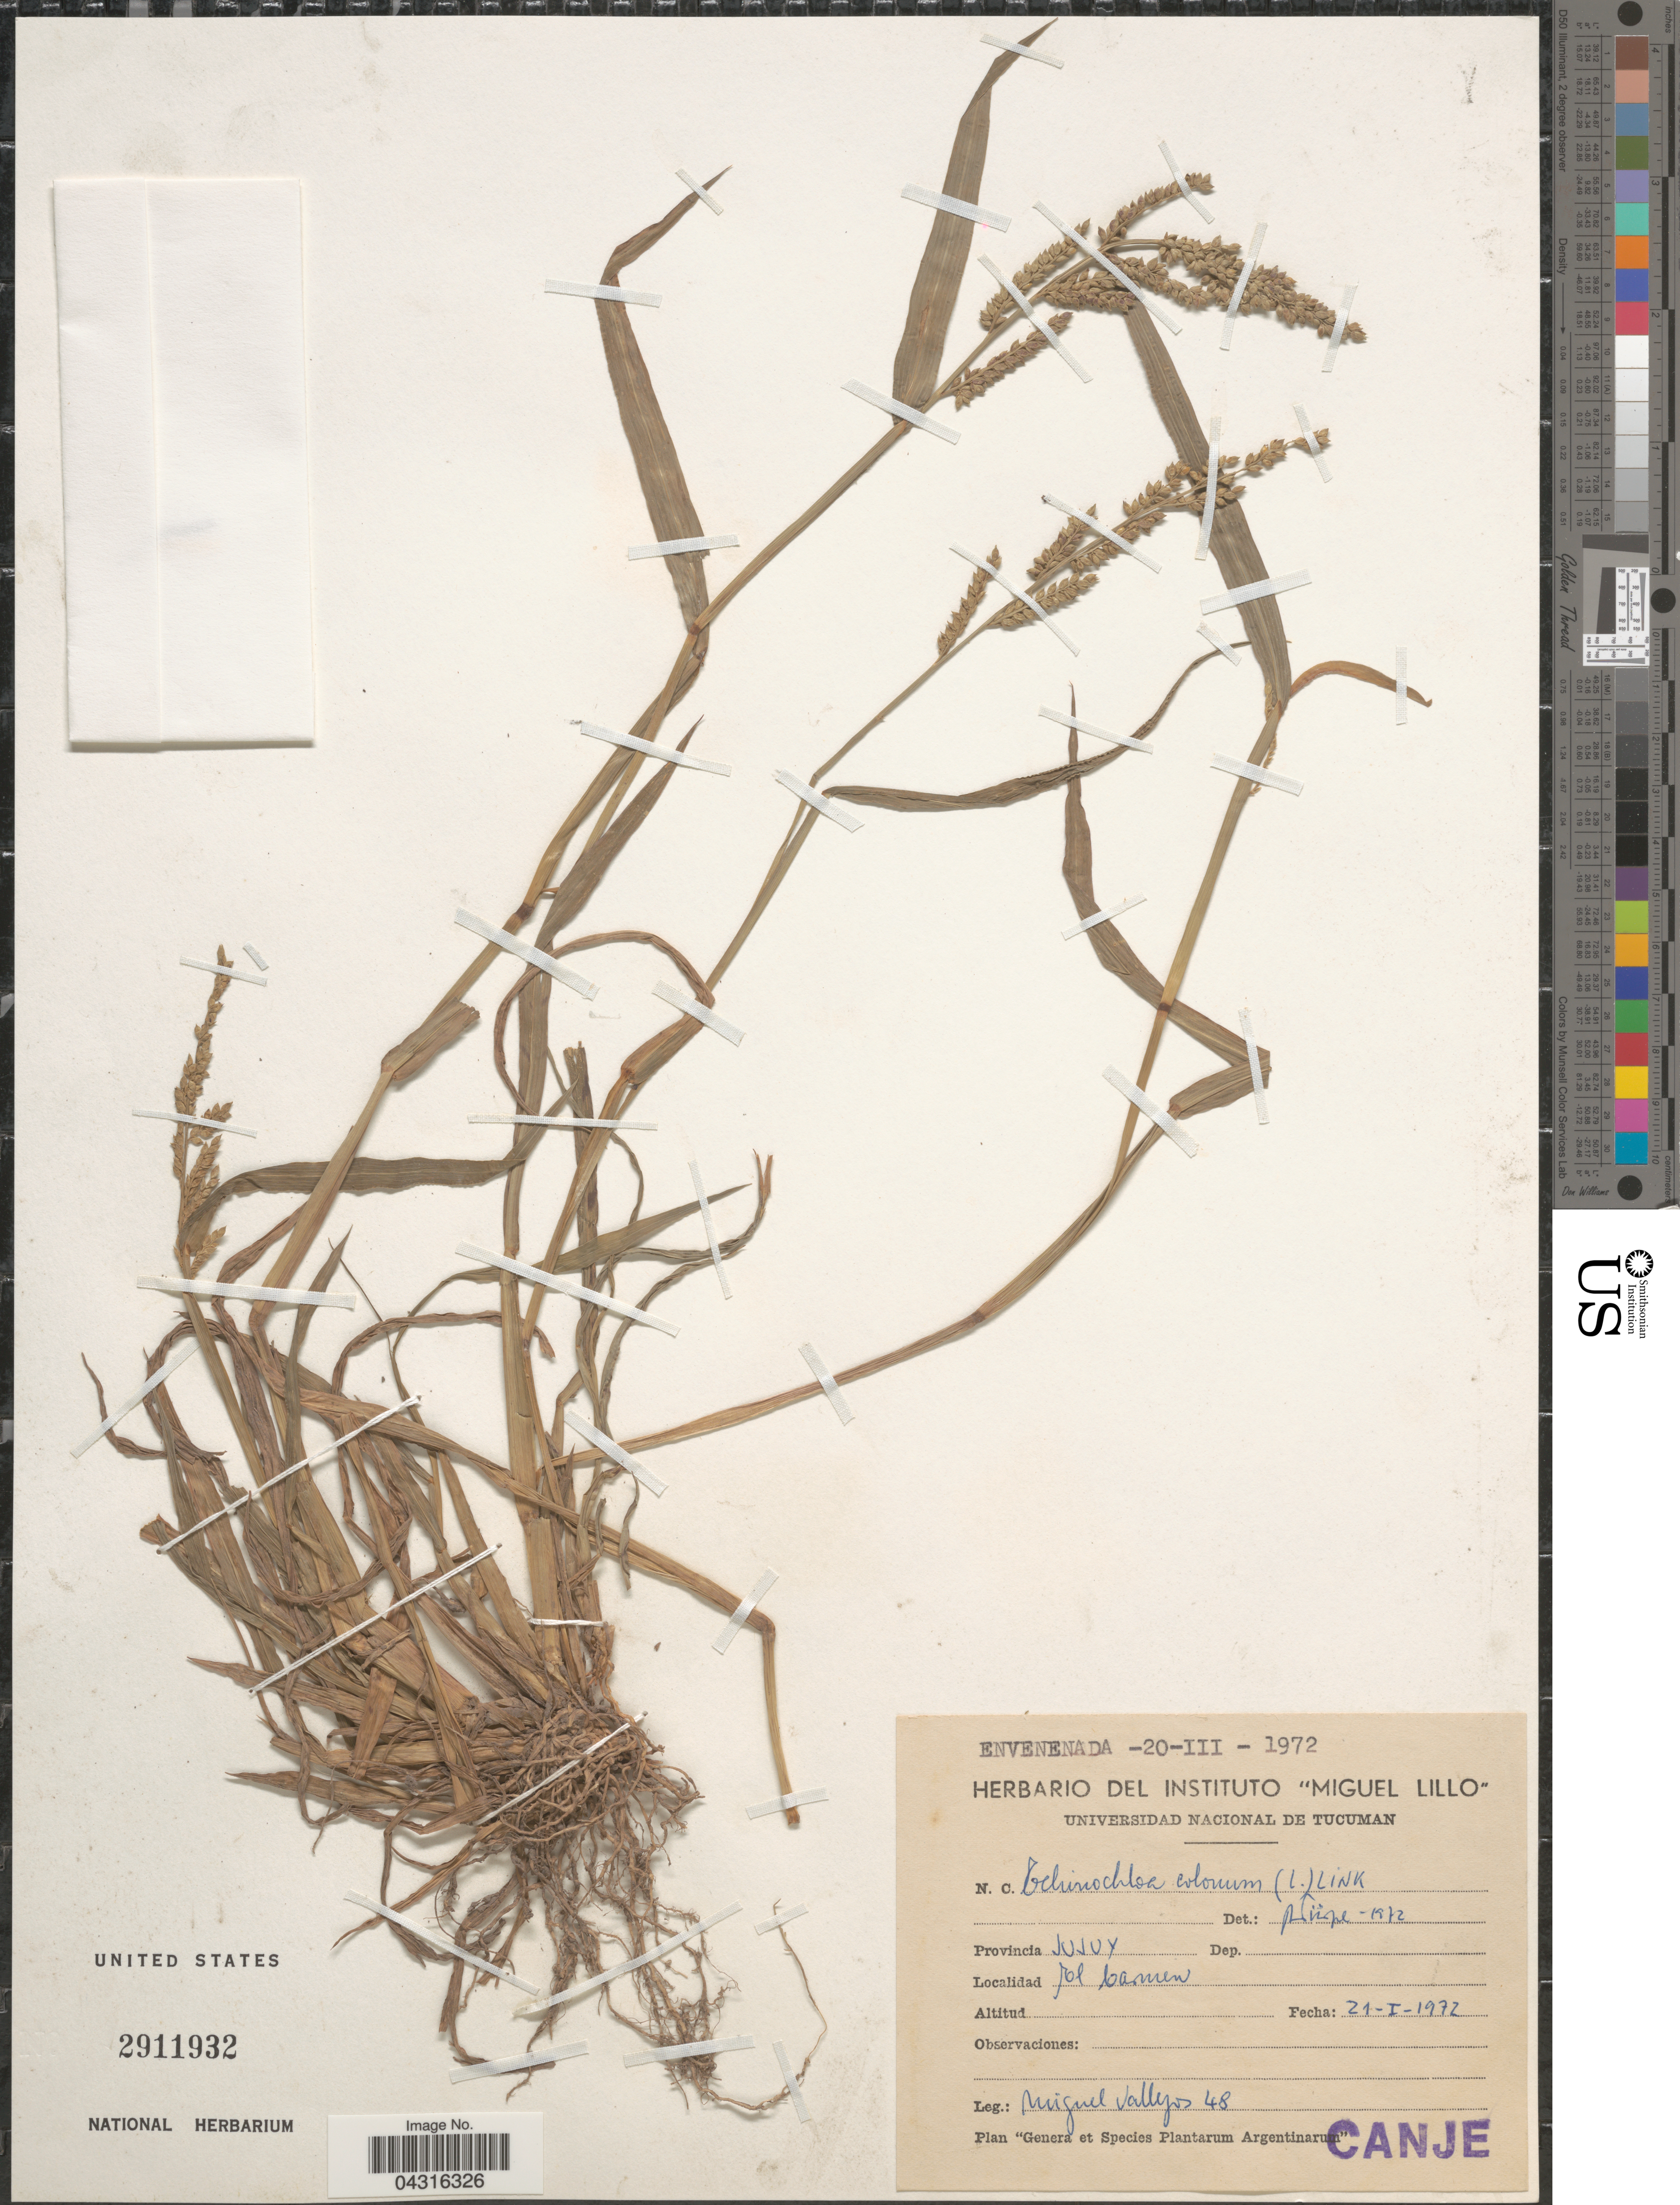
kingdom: Plantae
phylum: Tracheophyta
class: Liliopsida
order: Poales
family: Poaceae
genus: Echinochloa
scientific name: Echinochloa colona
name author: (L.) Link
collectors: M. Vallejos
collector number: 48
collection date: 1972-01-21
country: Argentina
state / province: Jujuy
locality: El Carmen.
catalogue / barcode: US 2911932